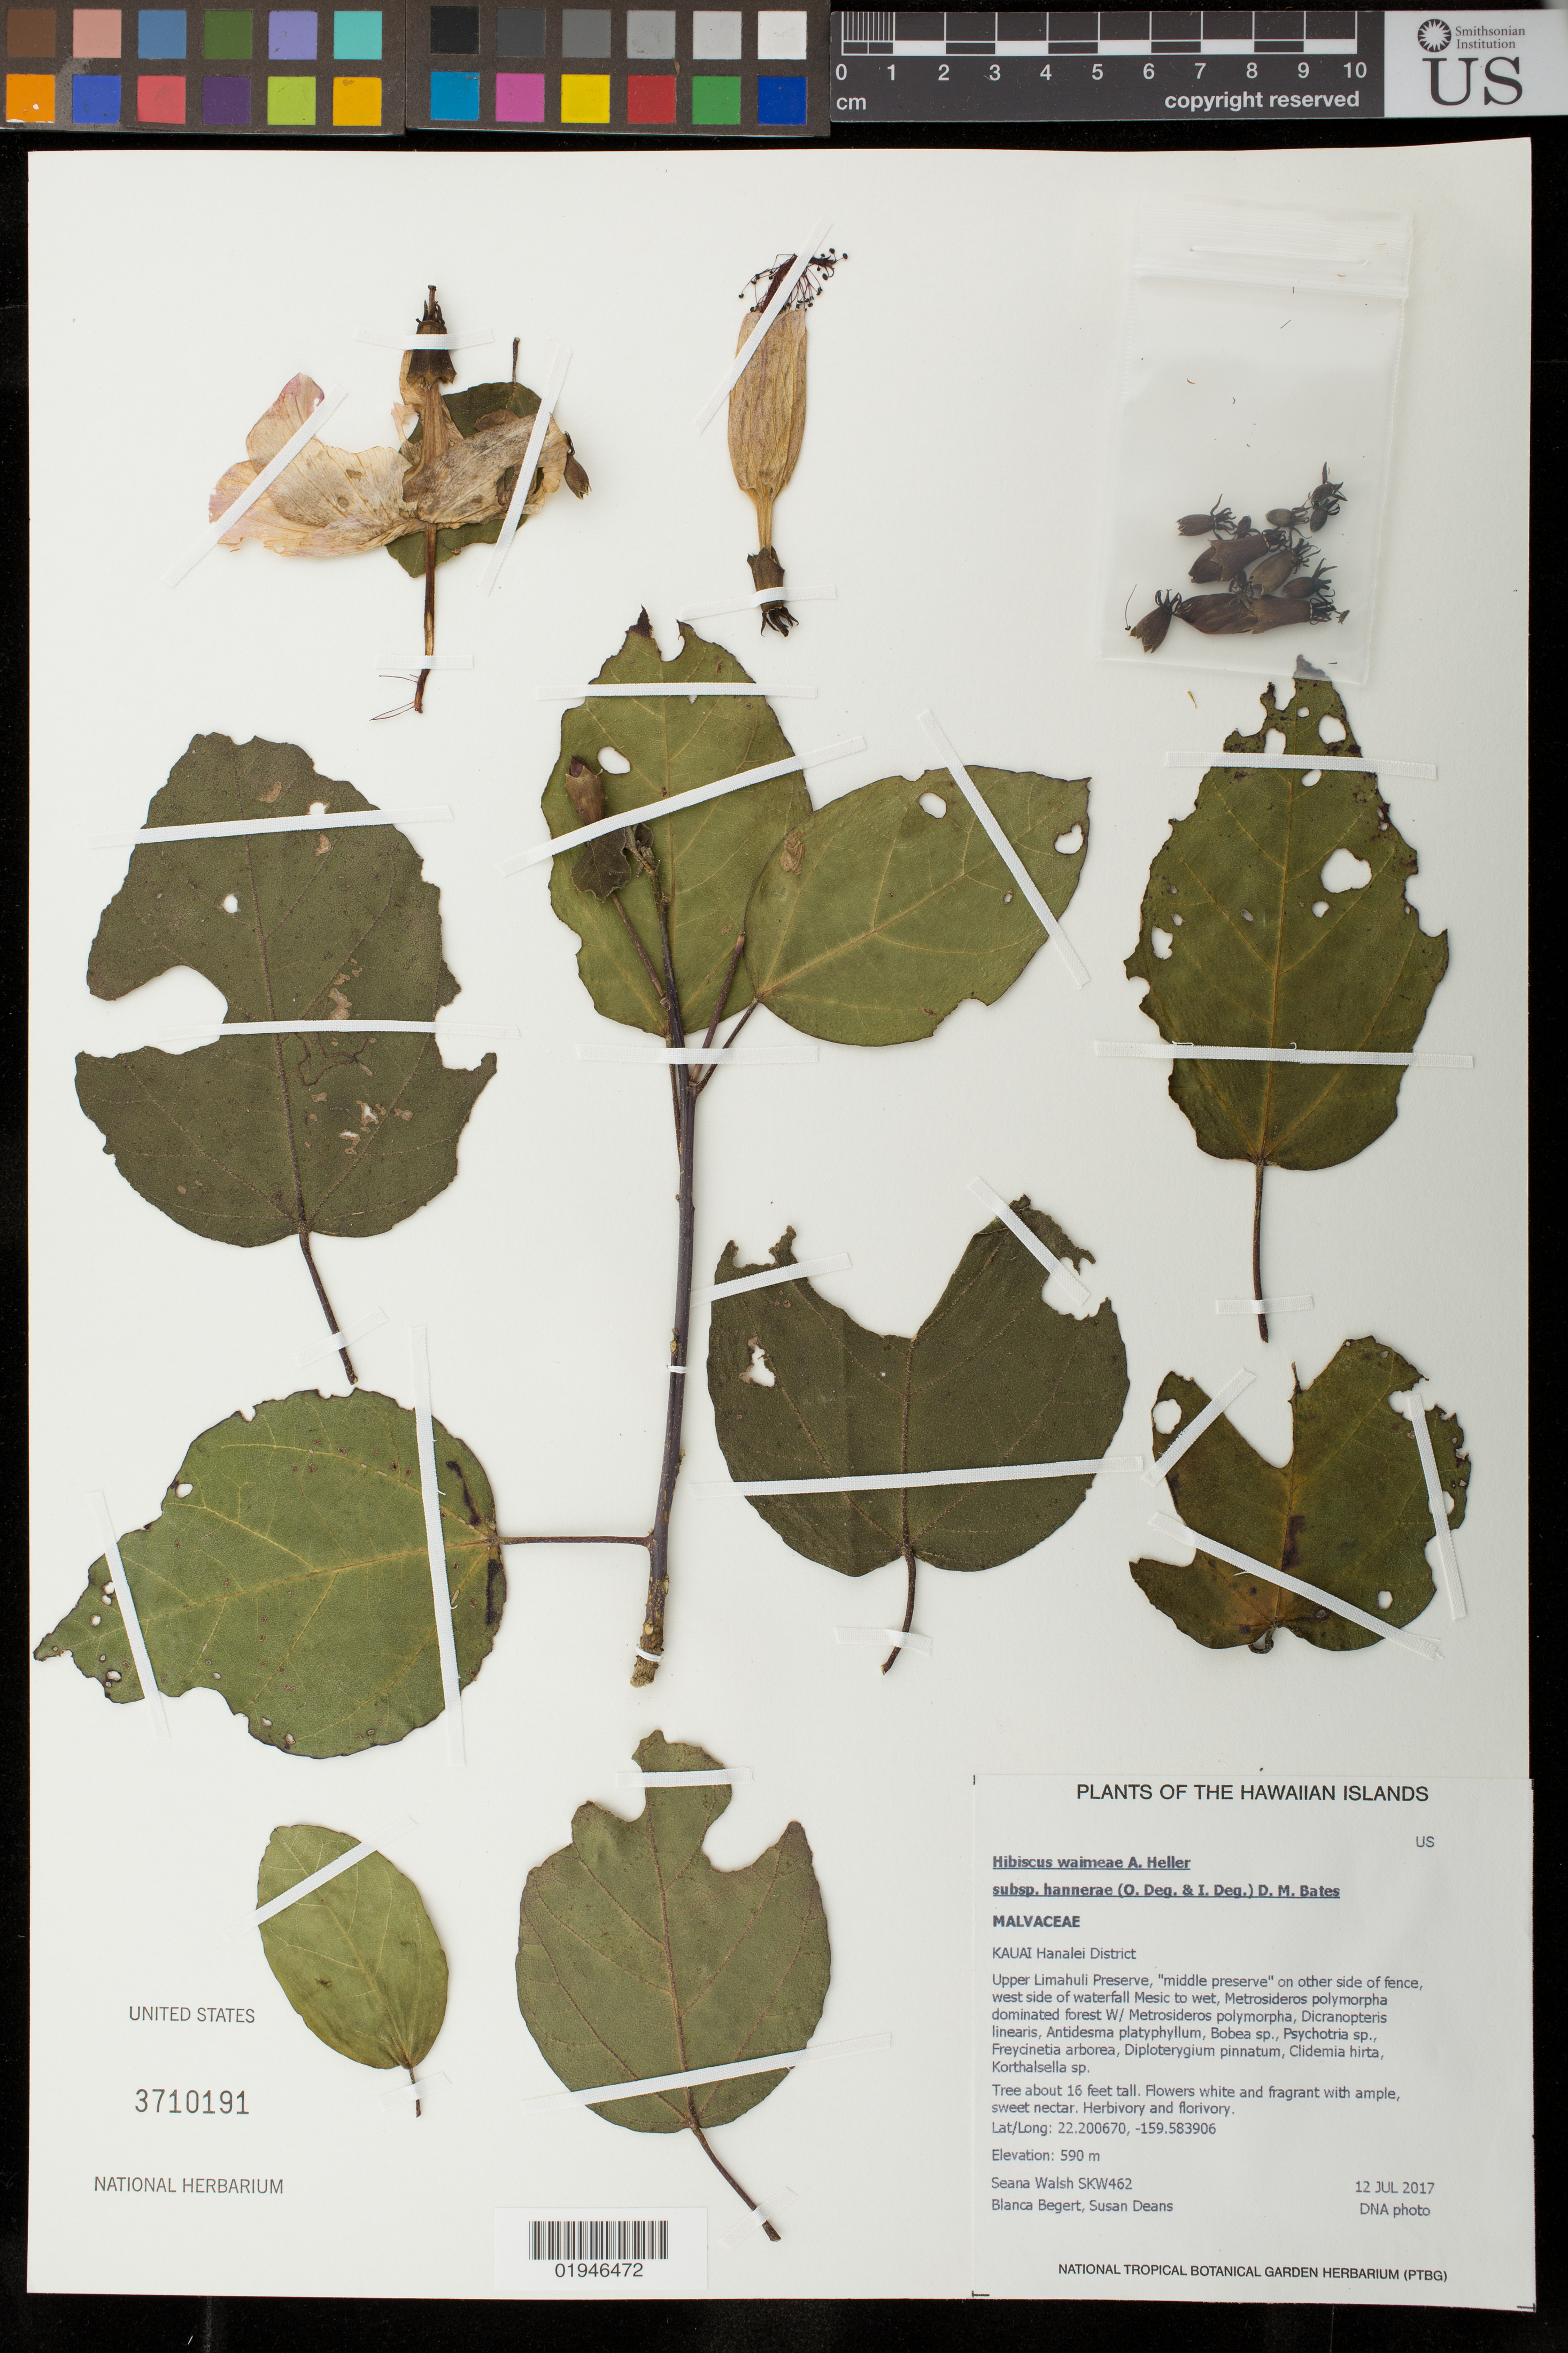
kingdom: Plantae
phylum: Tracheophyta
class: Magnoliopsida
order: Malvales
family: Malvaceae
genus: Hibiscus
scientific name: Hibiscus waimeae subsp. hannerae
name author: (O. Deg. & I. Deg.) D.M. Bates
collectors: S. Walsh, B. Begert & S. Deans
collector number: SKW462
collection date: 2017-07-12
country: United States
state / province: Hawaii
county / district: Kauai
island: Kaua'i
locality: Hanalei District, Upper Limahuli Preserve, "middle preserve" on other side of fence, west side of waterfall.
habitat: Mesic to wet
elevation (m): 590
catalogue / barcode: US 3710191